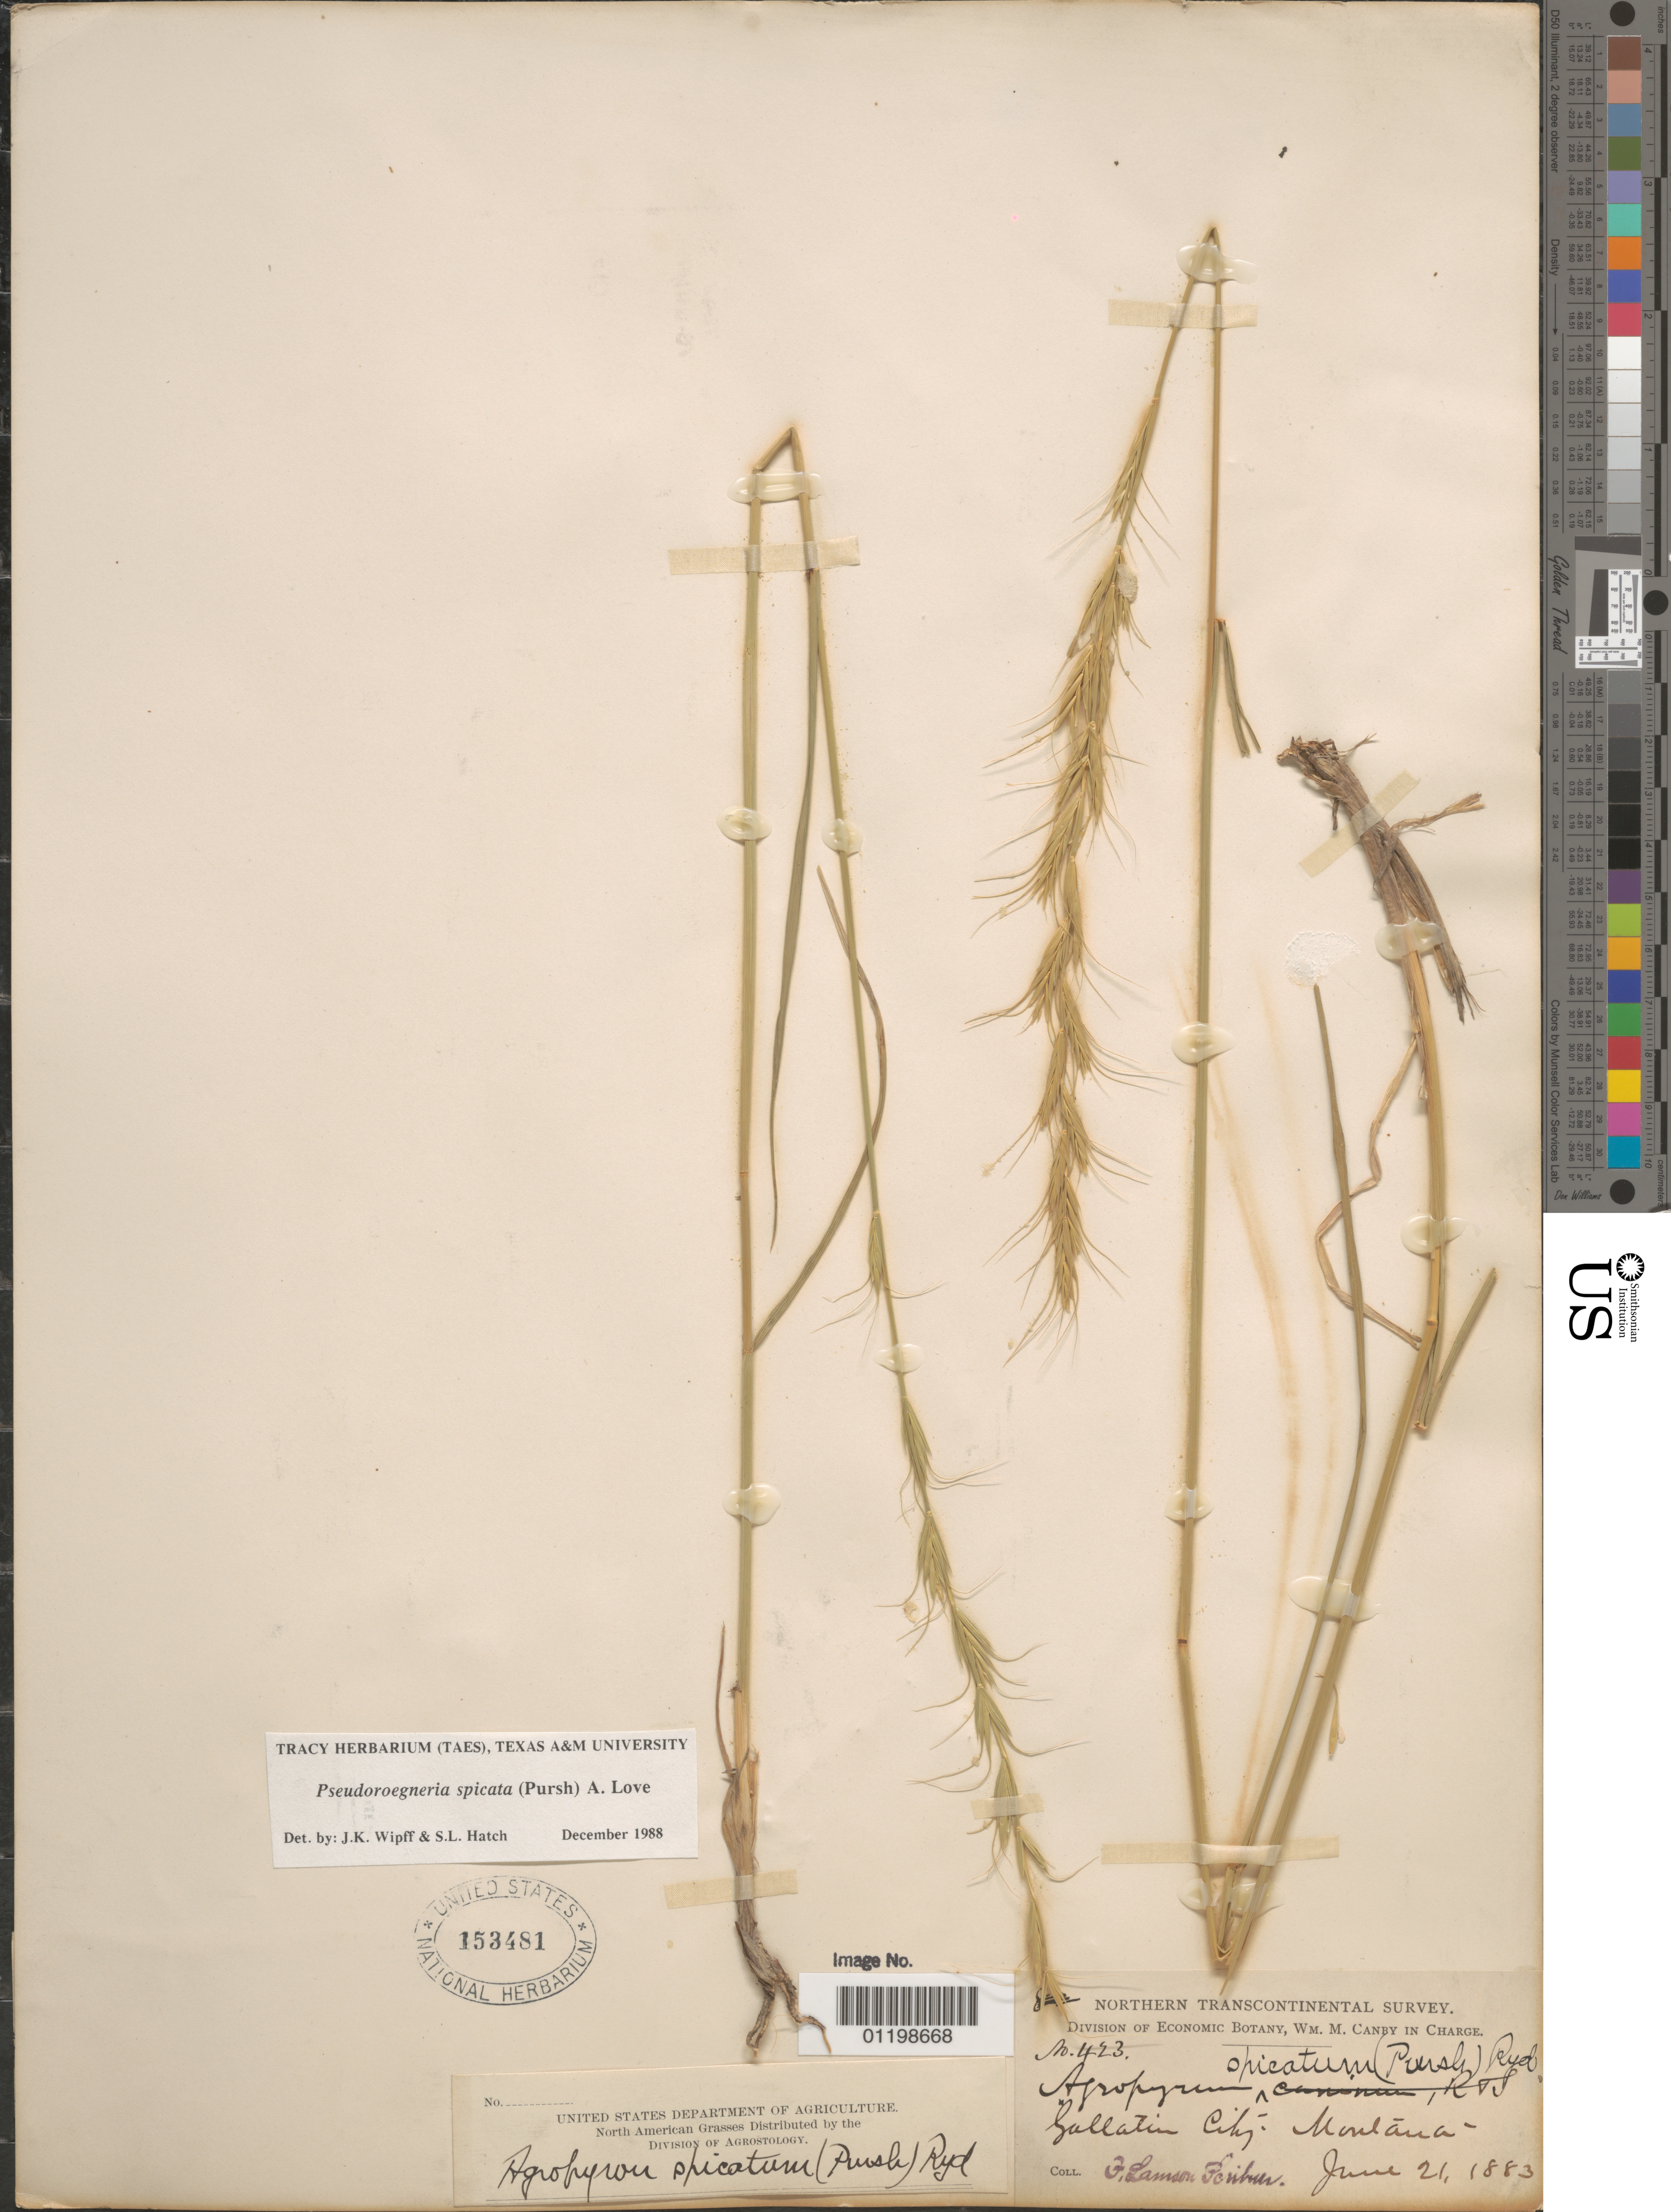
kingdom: Plantae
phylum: Tracheophyta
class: Liliopsida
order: Poales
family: Poaceae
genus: Pseudoroegneria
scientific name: Pseudoroegneria spicata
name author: (Pursh) Á. Löve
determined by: Wipff, J. K.; Hatch, S. L.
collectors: F. L. Scribner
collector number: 423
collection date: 1883-06-21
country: United States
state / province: Montana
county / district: Gallatin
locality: Gallatin City.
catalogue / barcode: US 153481